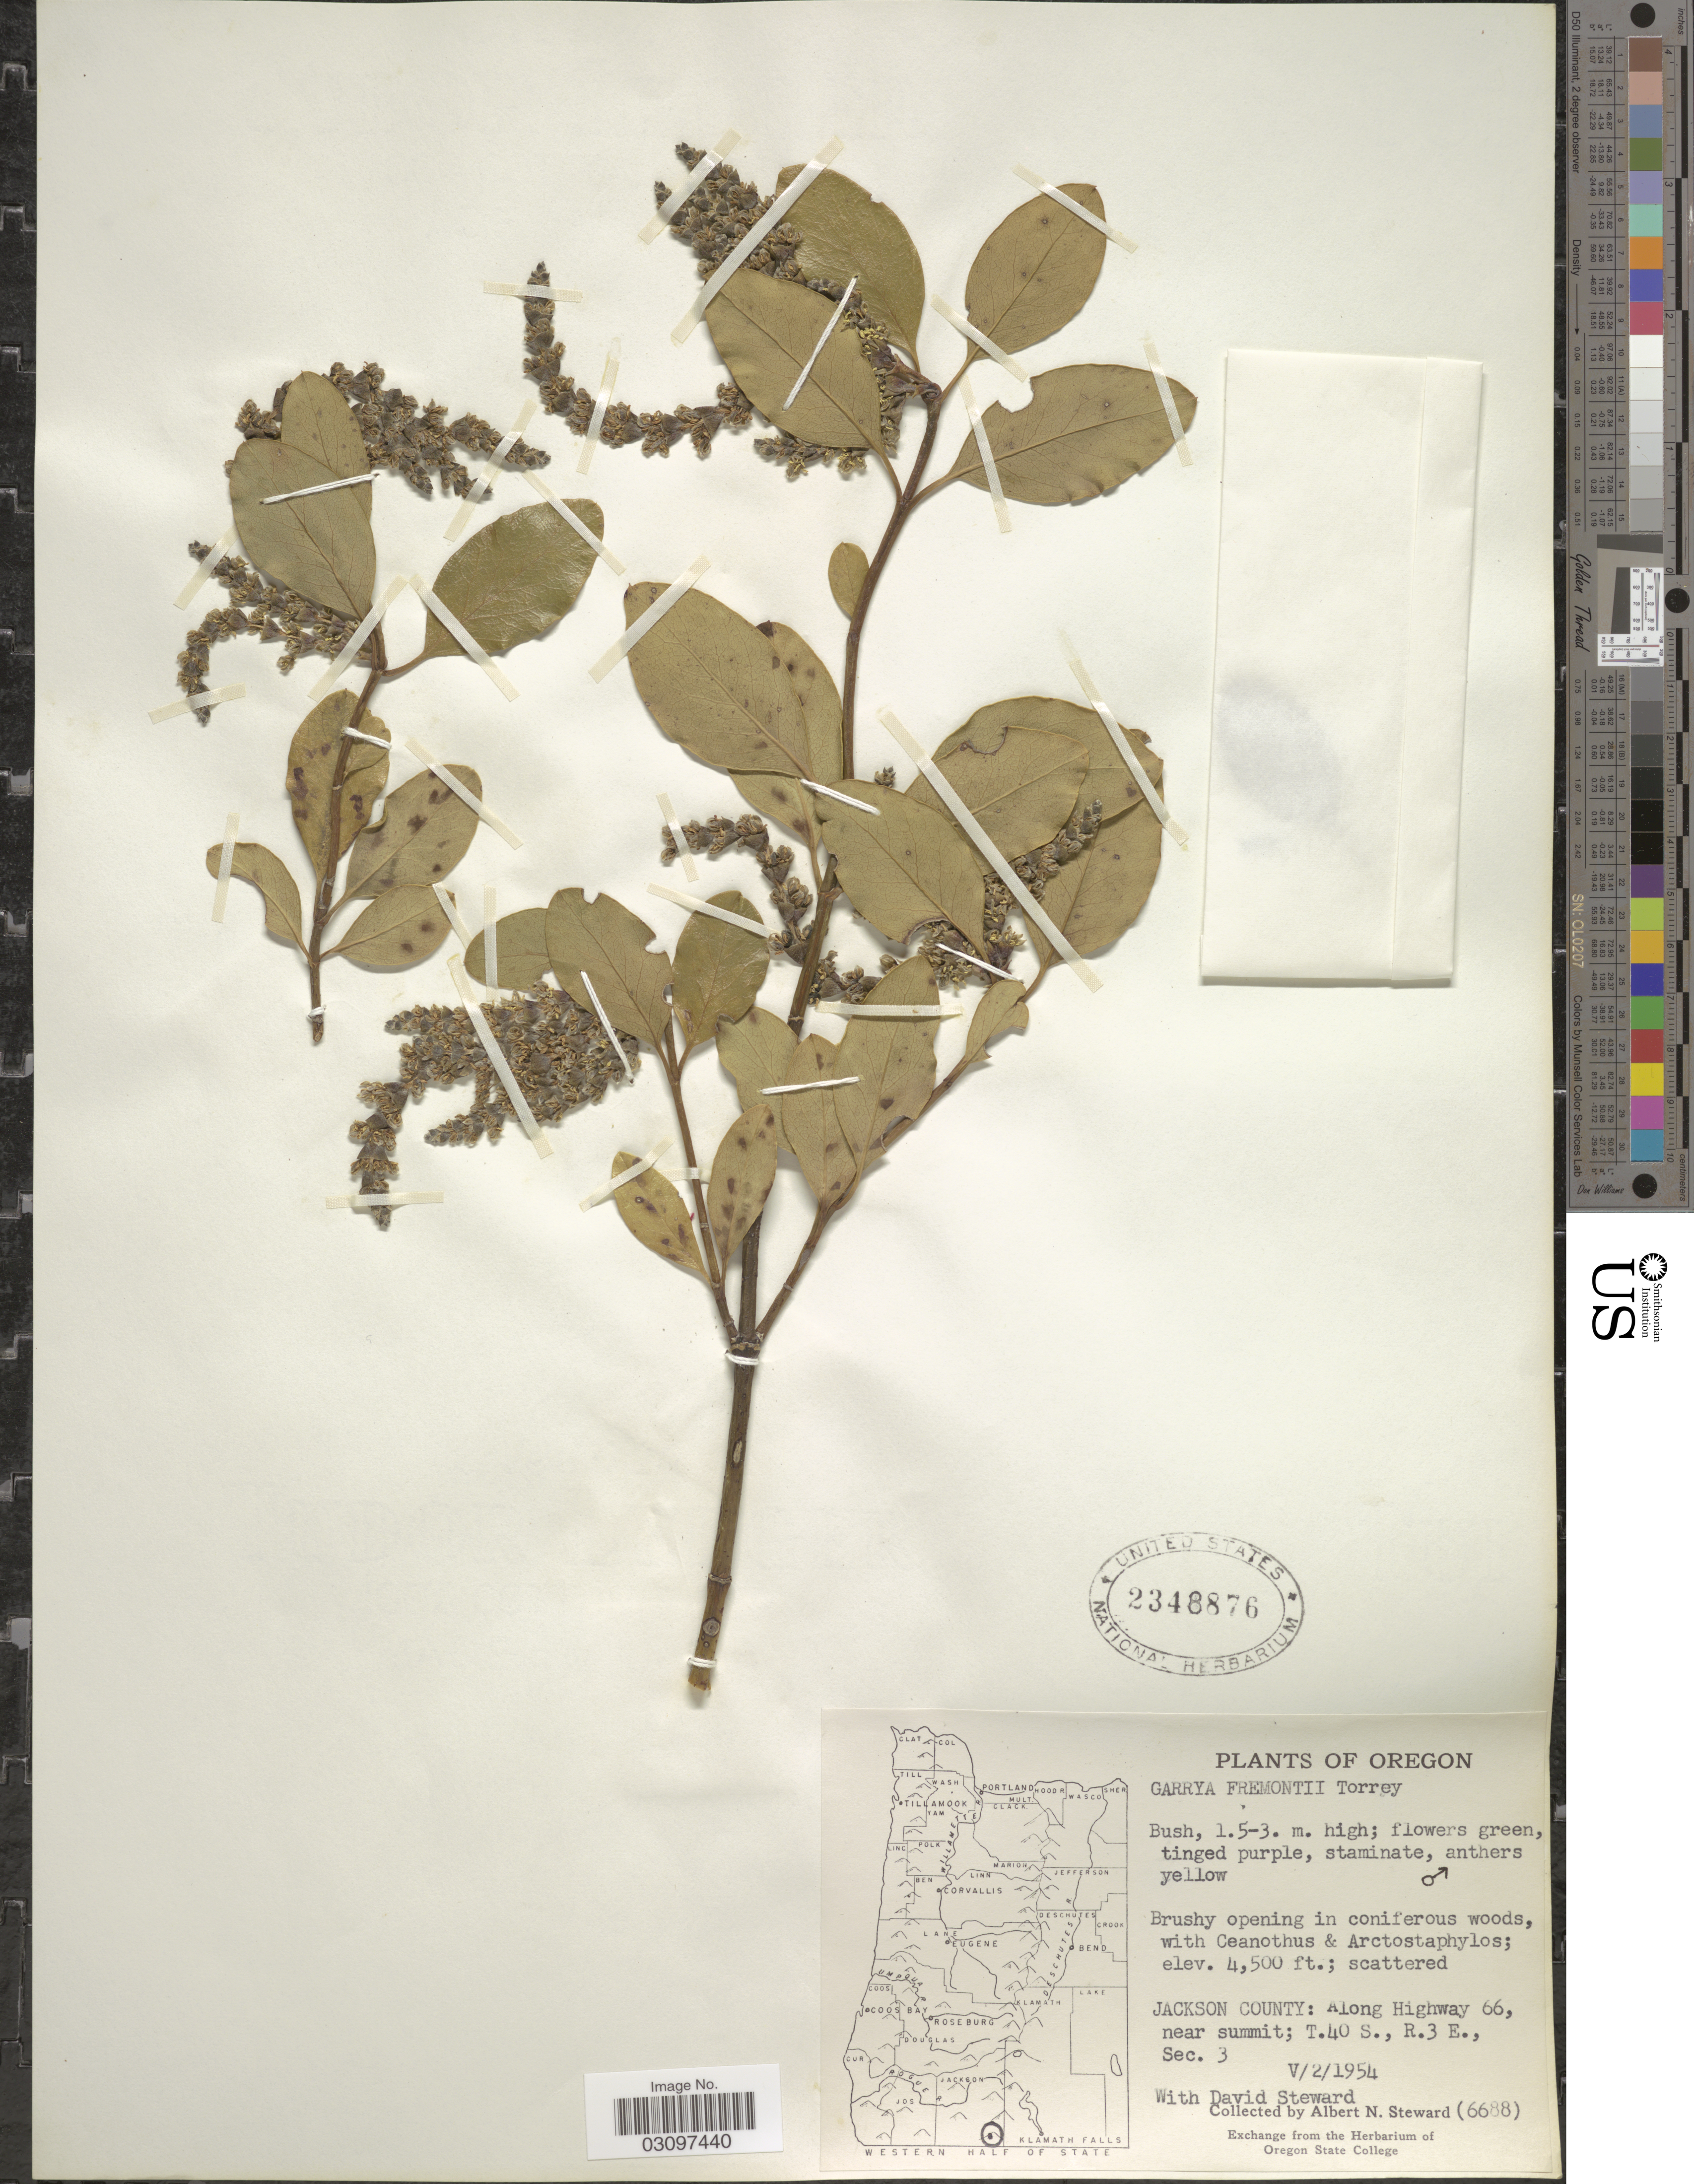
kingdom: Plantae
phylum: Tracheophyta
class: Magnoliopsida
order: Garryales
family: Garryaceae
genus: Garrya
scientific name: Garrya fremontii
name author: Torr.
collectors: A. N. Steward & D. Steward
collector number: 6688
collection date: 1954-05-02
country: United States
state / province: Oregon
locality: Jackson County: Along Highway 66, near summit; T.40 S., R.3 E., Sec. 3.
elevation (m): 1372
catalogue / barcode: US 2348876